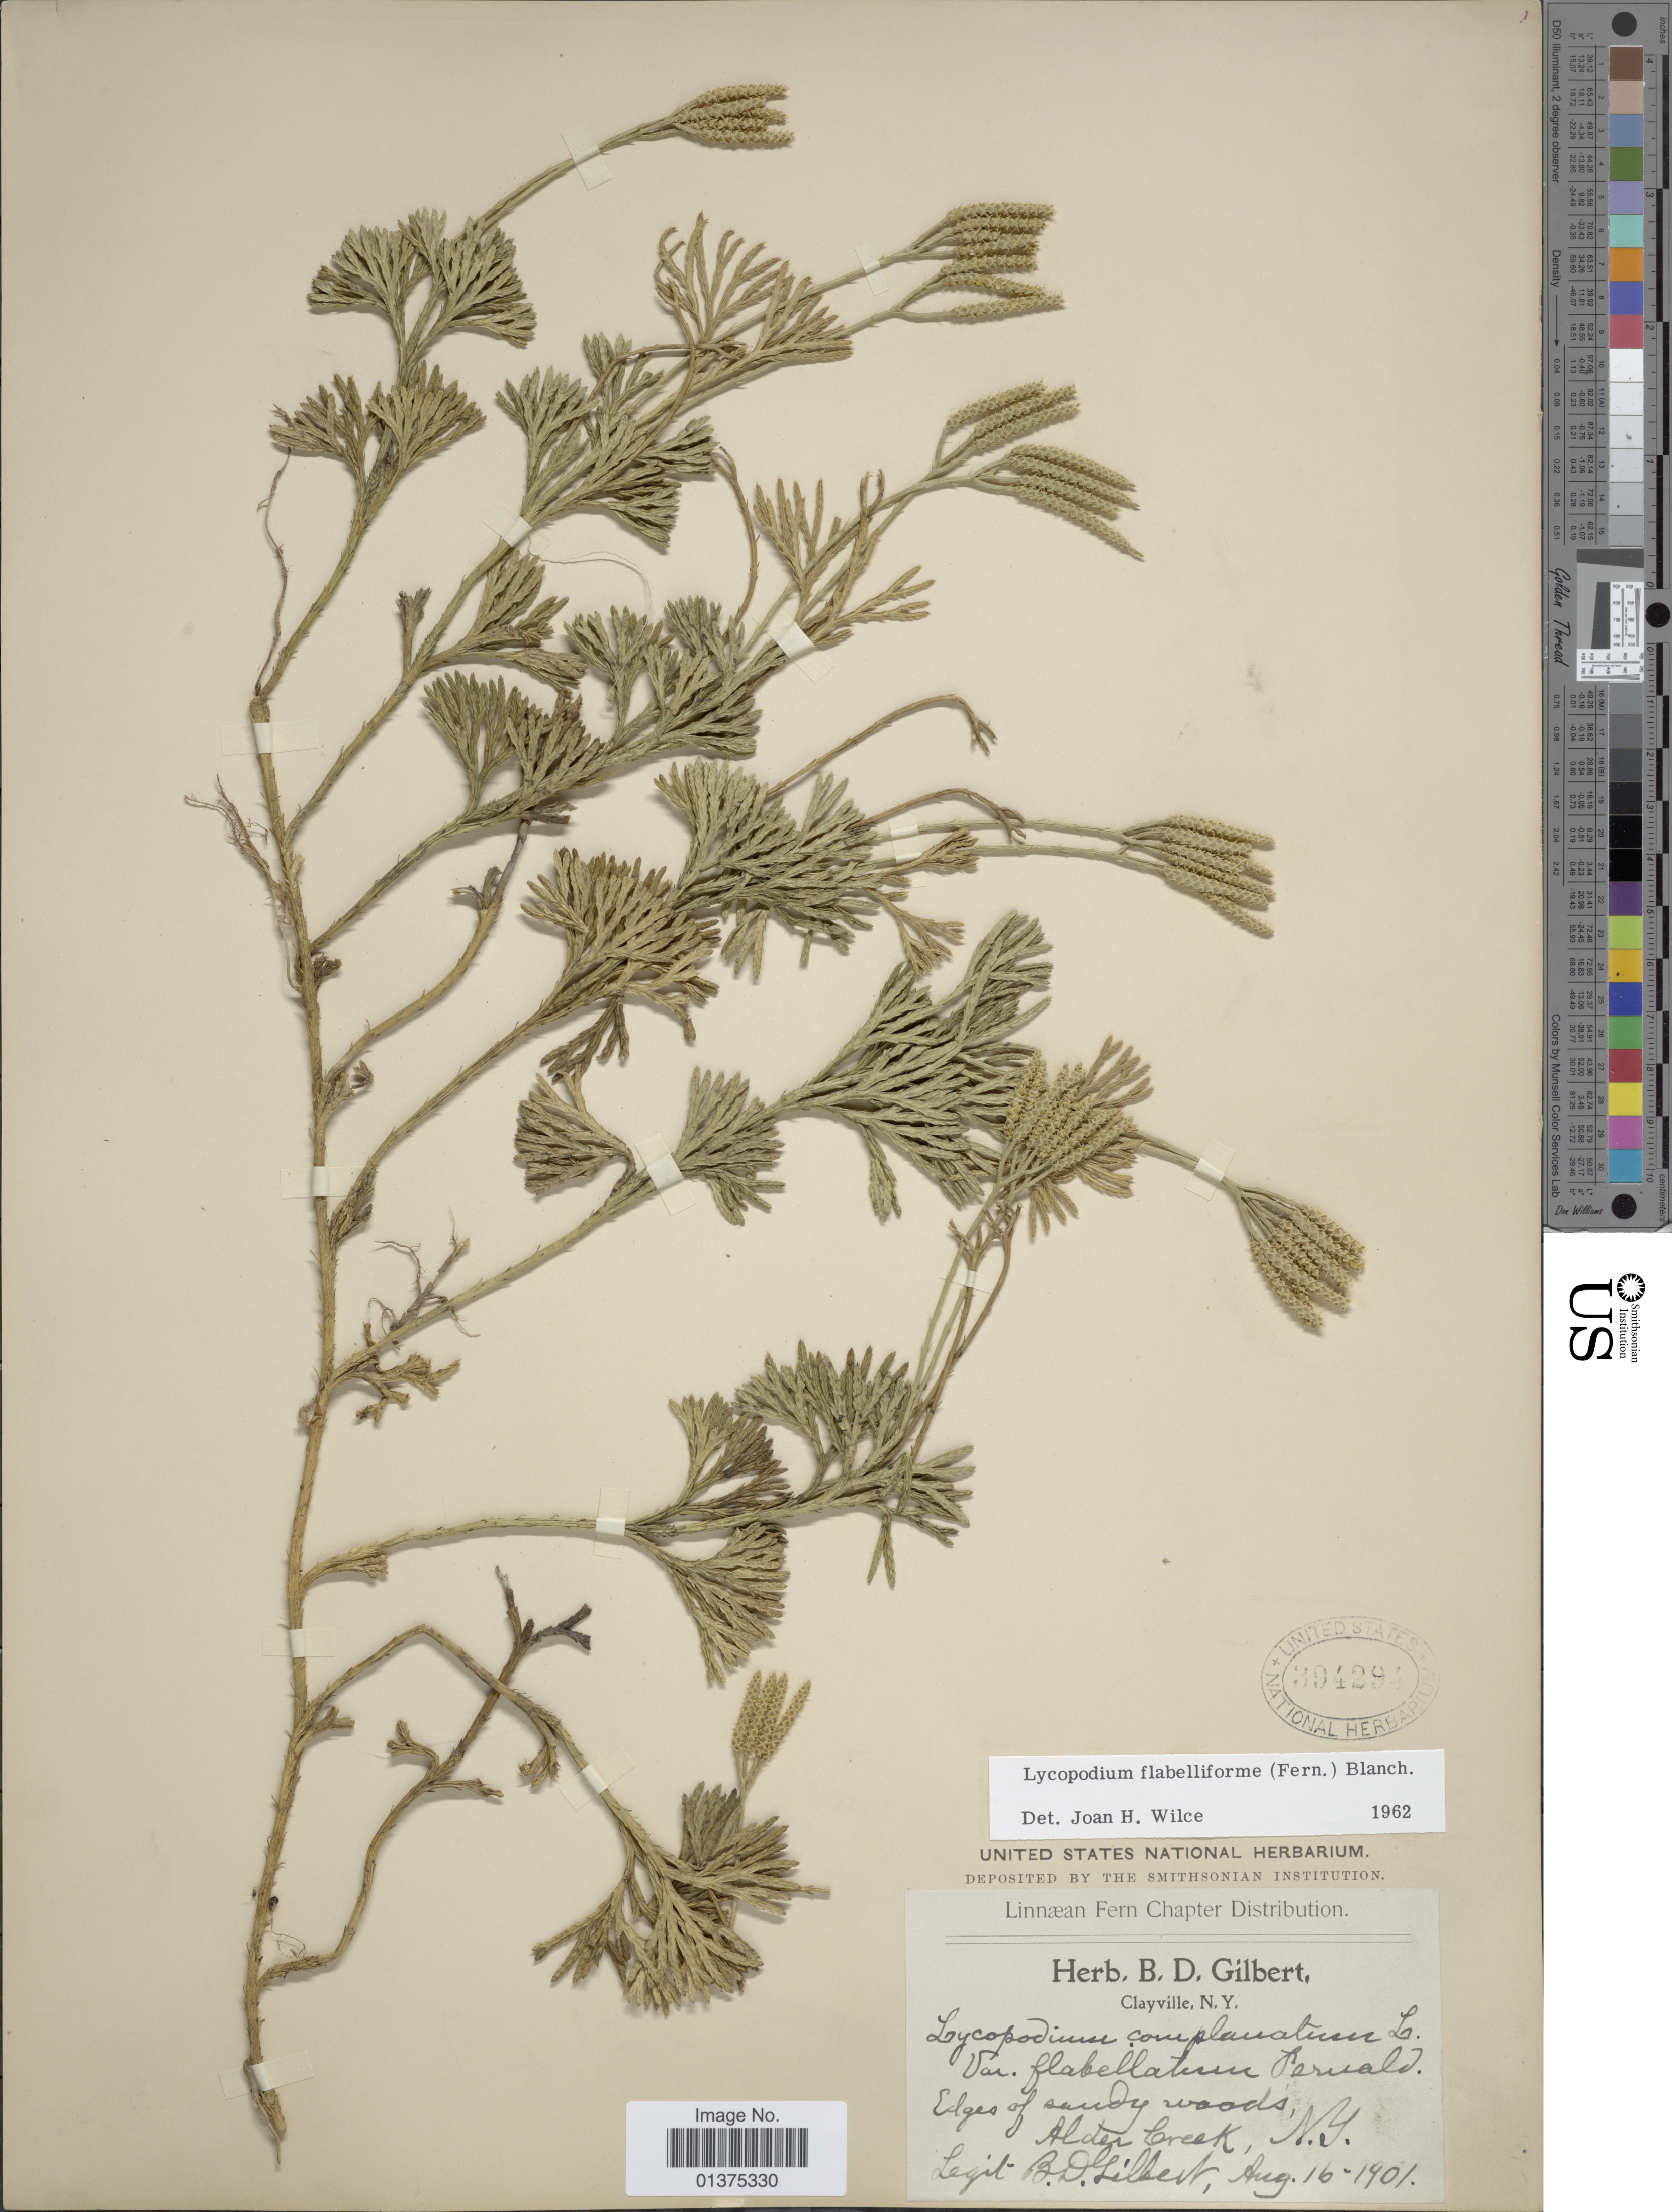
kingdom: Plantae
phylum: Tracheophyta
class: Lycopodiopsida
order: Lycopodiales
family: Lycopodiaceae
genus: Diphasiastrum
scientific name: Diphasiastrum digitatum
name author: (Dill. ex A. Braun) Holub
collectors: B. Gilbert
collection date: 1901-08-16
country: United States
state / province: New York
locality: Clayville, Edges of sandy woods Alder Creek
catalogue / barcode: US 394294